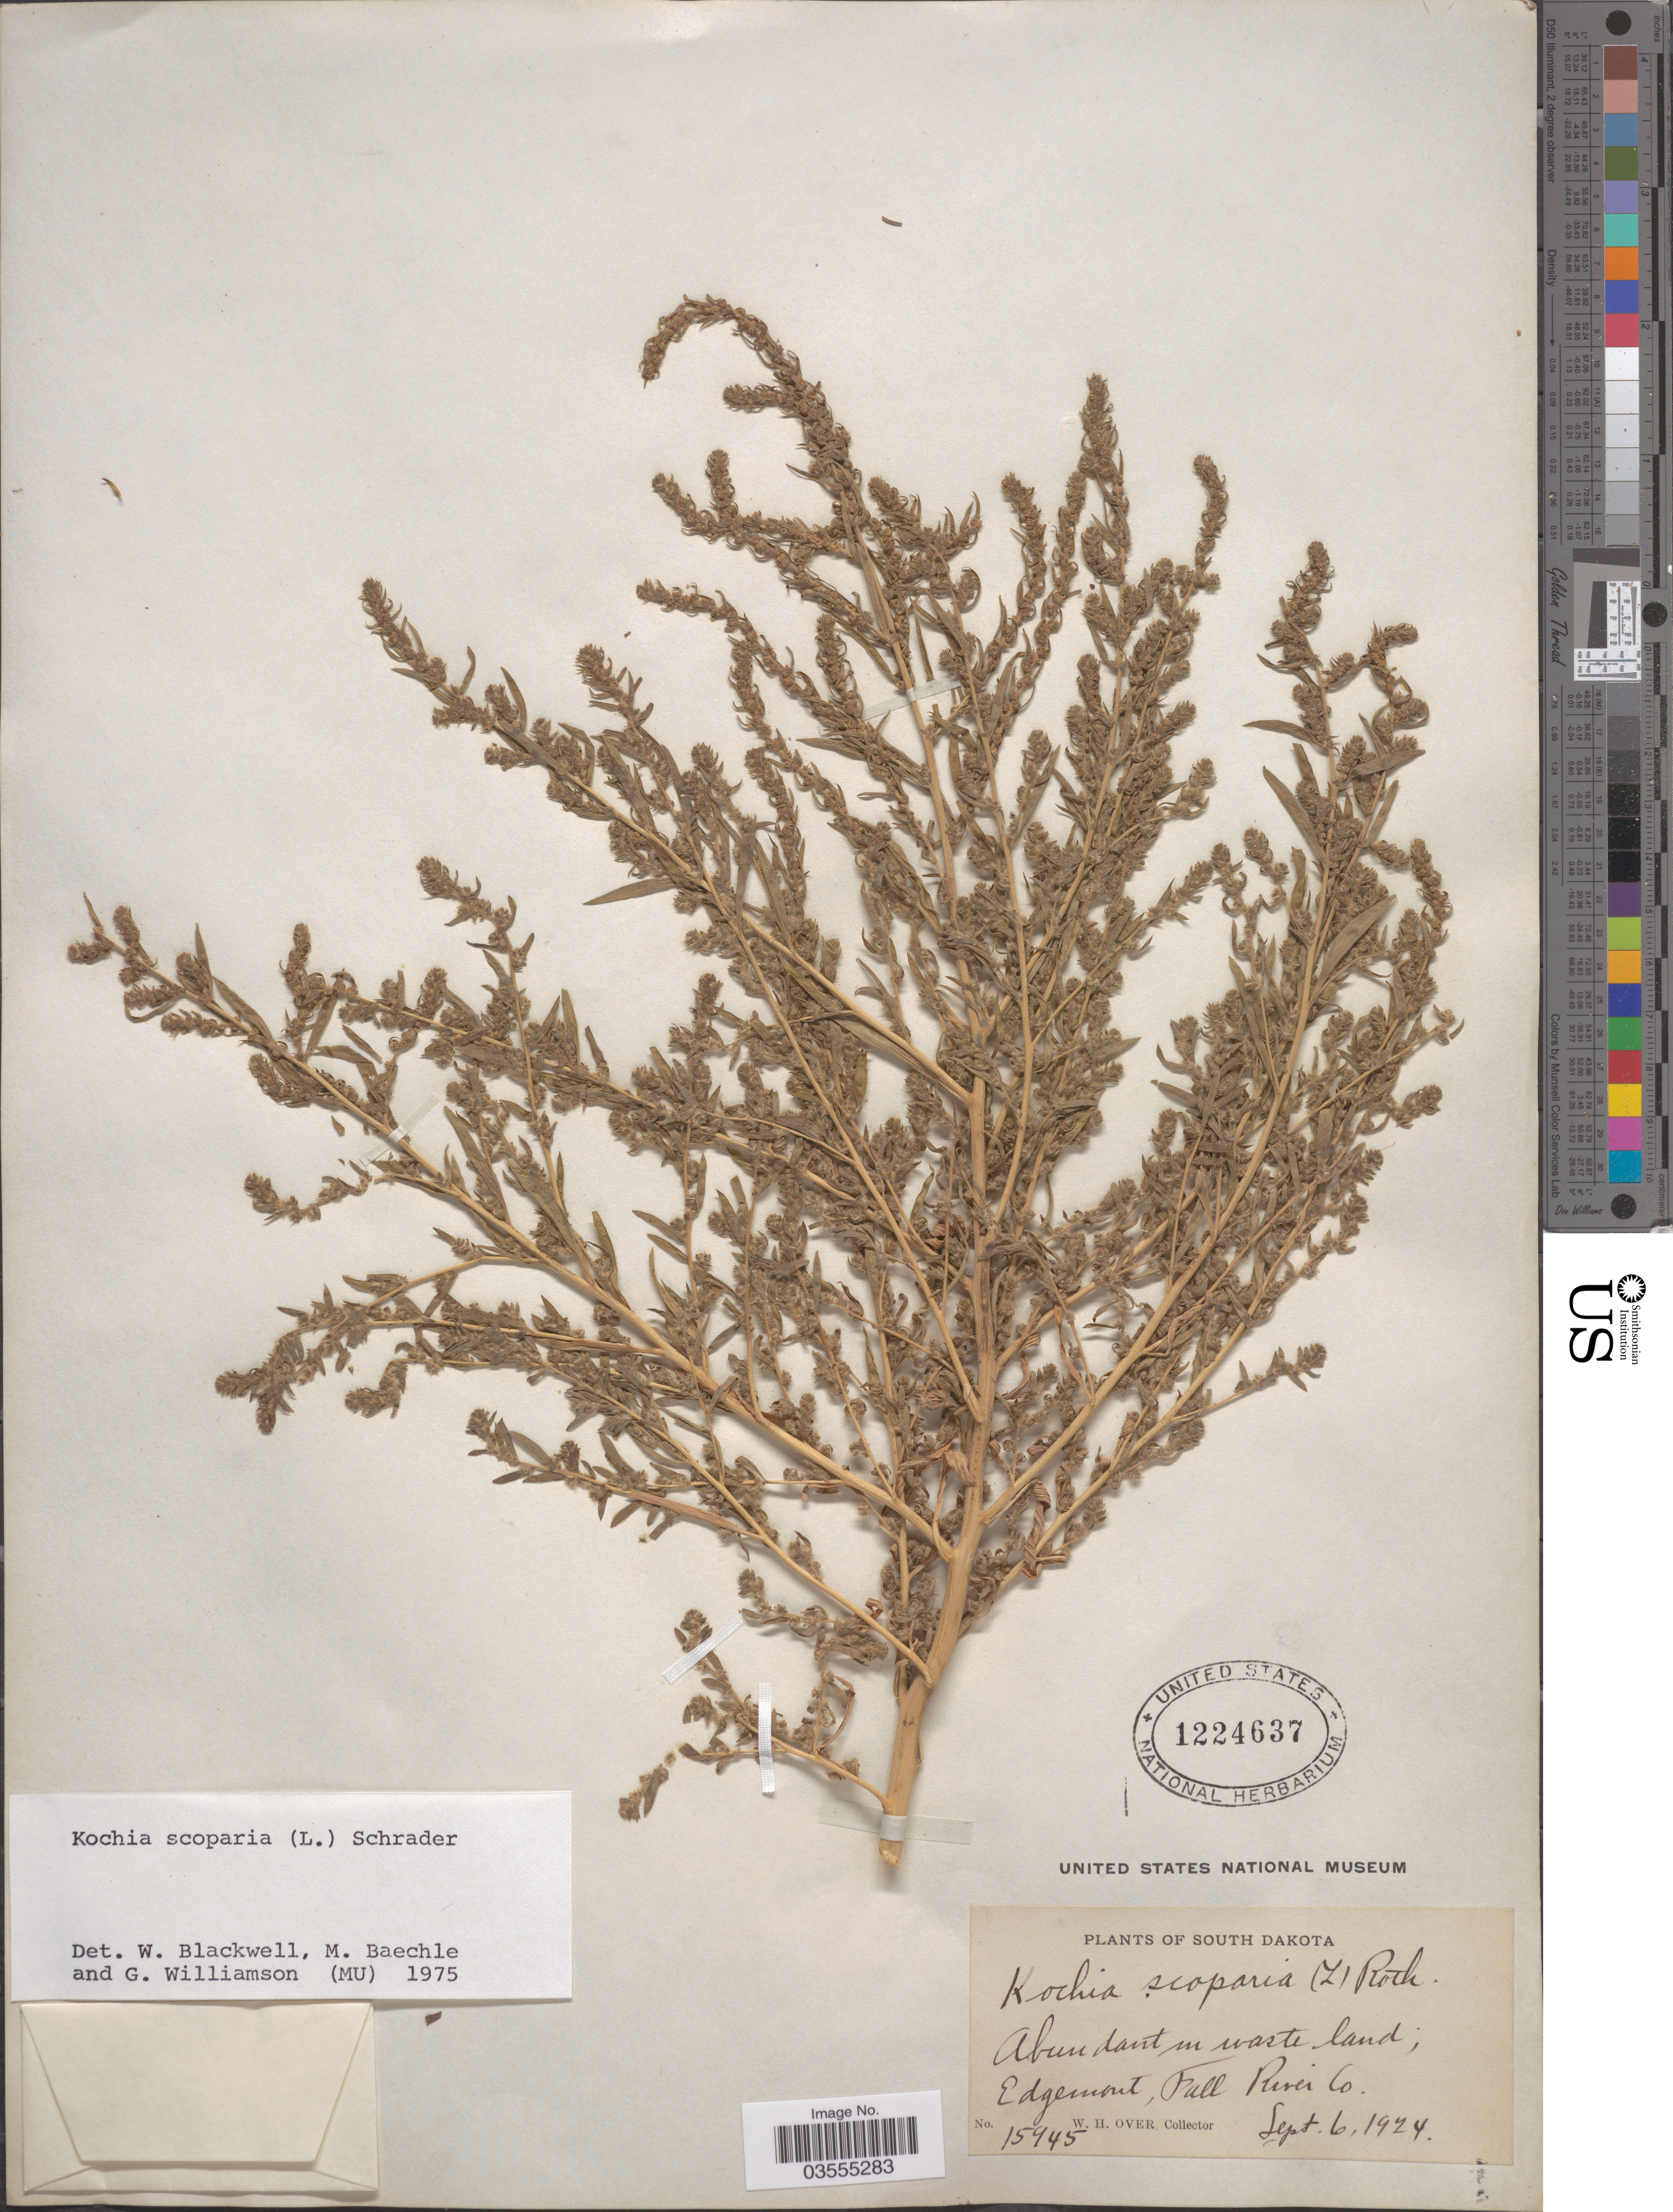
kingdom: Plantae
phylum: Tracheophyta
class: Magnoliopsida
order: Caryophyllales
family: Amaranthaceae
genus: Bassia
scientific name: Bassia scoparia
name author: (L.) Voss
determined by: U.S. National Herbarium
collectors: W. Over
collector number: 15945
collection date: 1924-09-06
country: United States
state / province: South Dakota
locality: Edgemont, Fall River Co.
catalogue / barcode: US 1224637